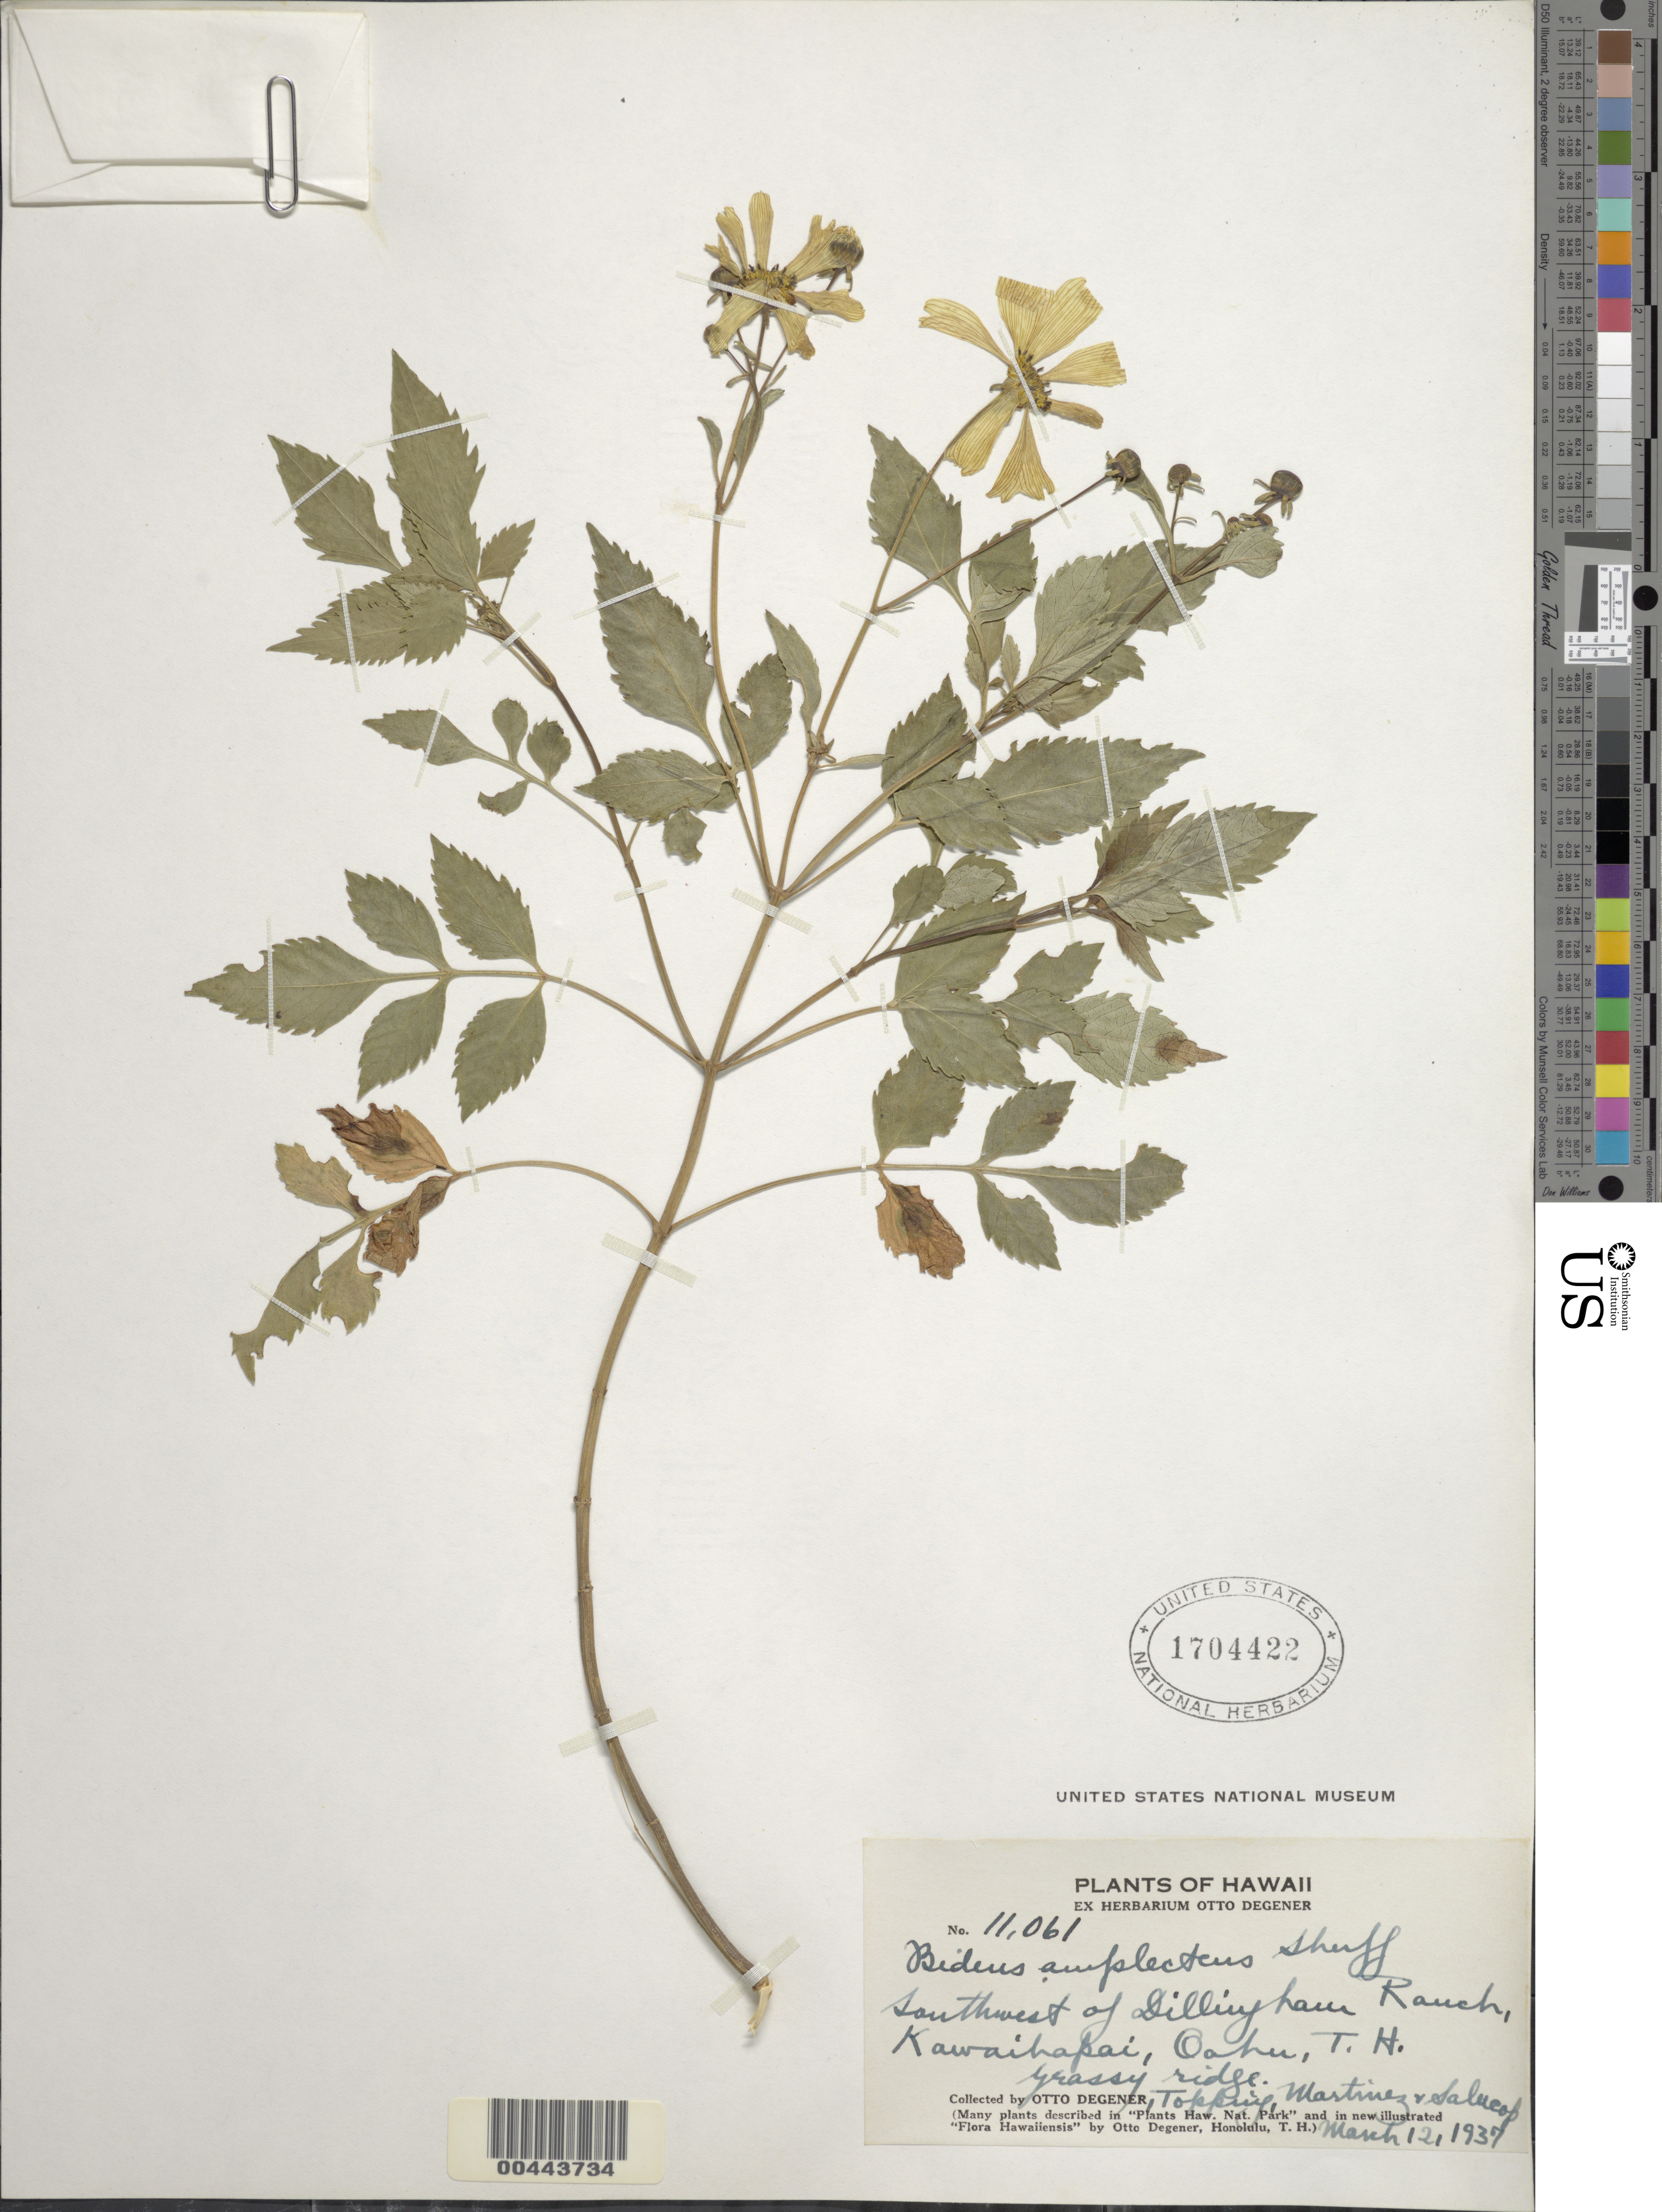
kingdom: Plantae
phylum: Tracheophyta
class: Magnoliopsida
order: Asterales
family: Asteraceae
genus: Bidens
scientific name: Bidens amplectens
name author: Sherff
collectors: O. Degener, D. L. Topping, -- Martinez & -- Salucop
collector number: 11061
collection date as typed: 12 Mar 1937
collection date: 1937-03-12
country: United States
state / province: Hawaii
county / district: Honolulu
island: Oahu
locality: SW of Dillingham Ranch, Kawaihapai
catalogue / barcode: US 1704422